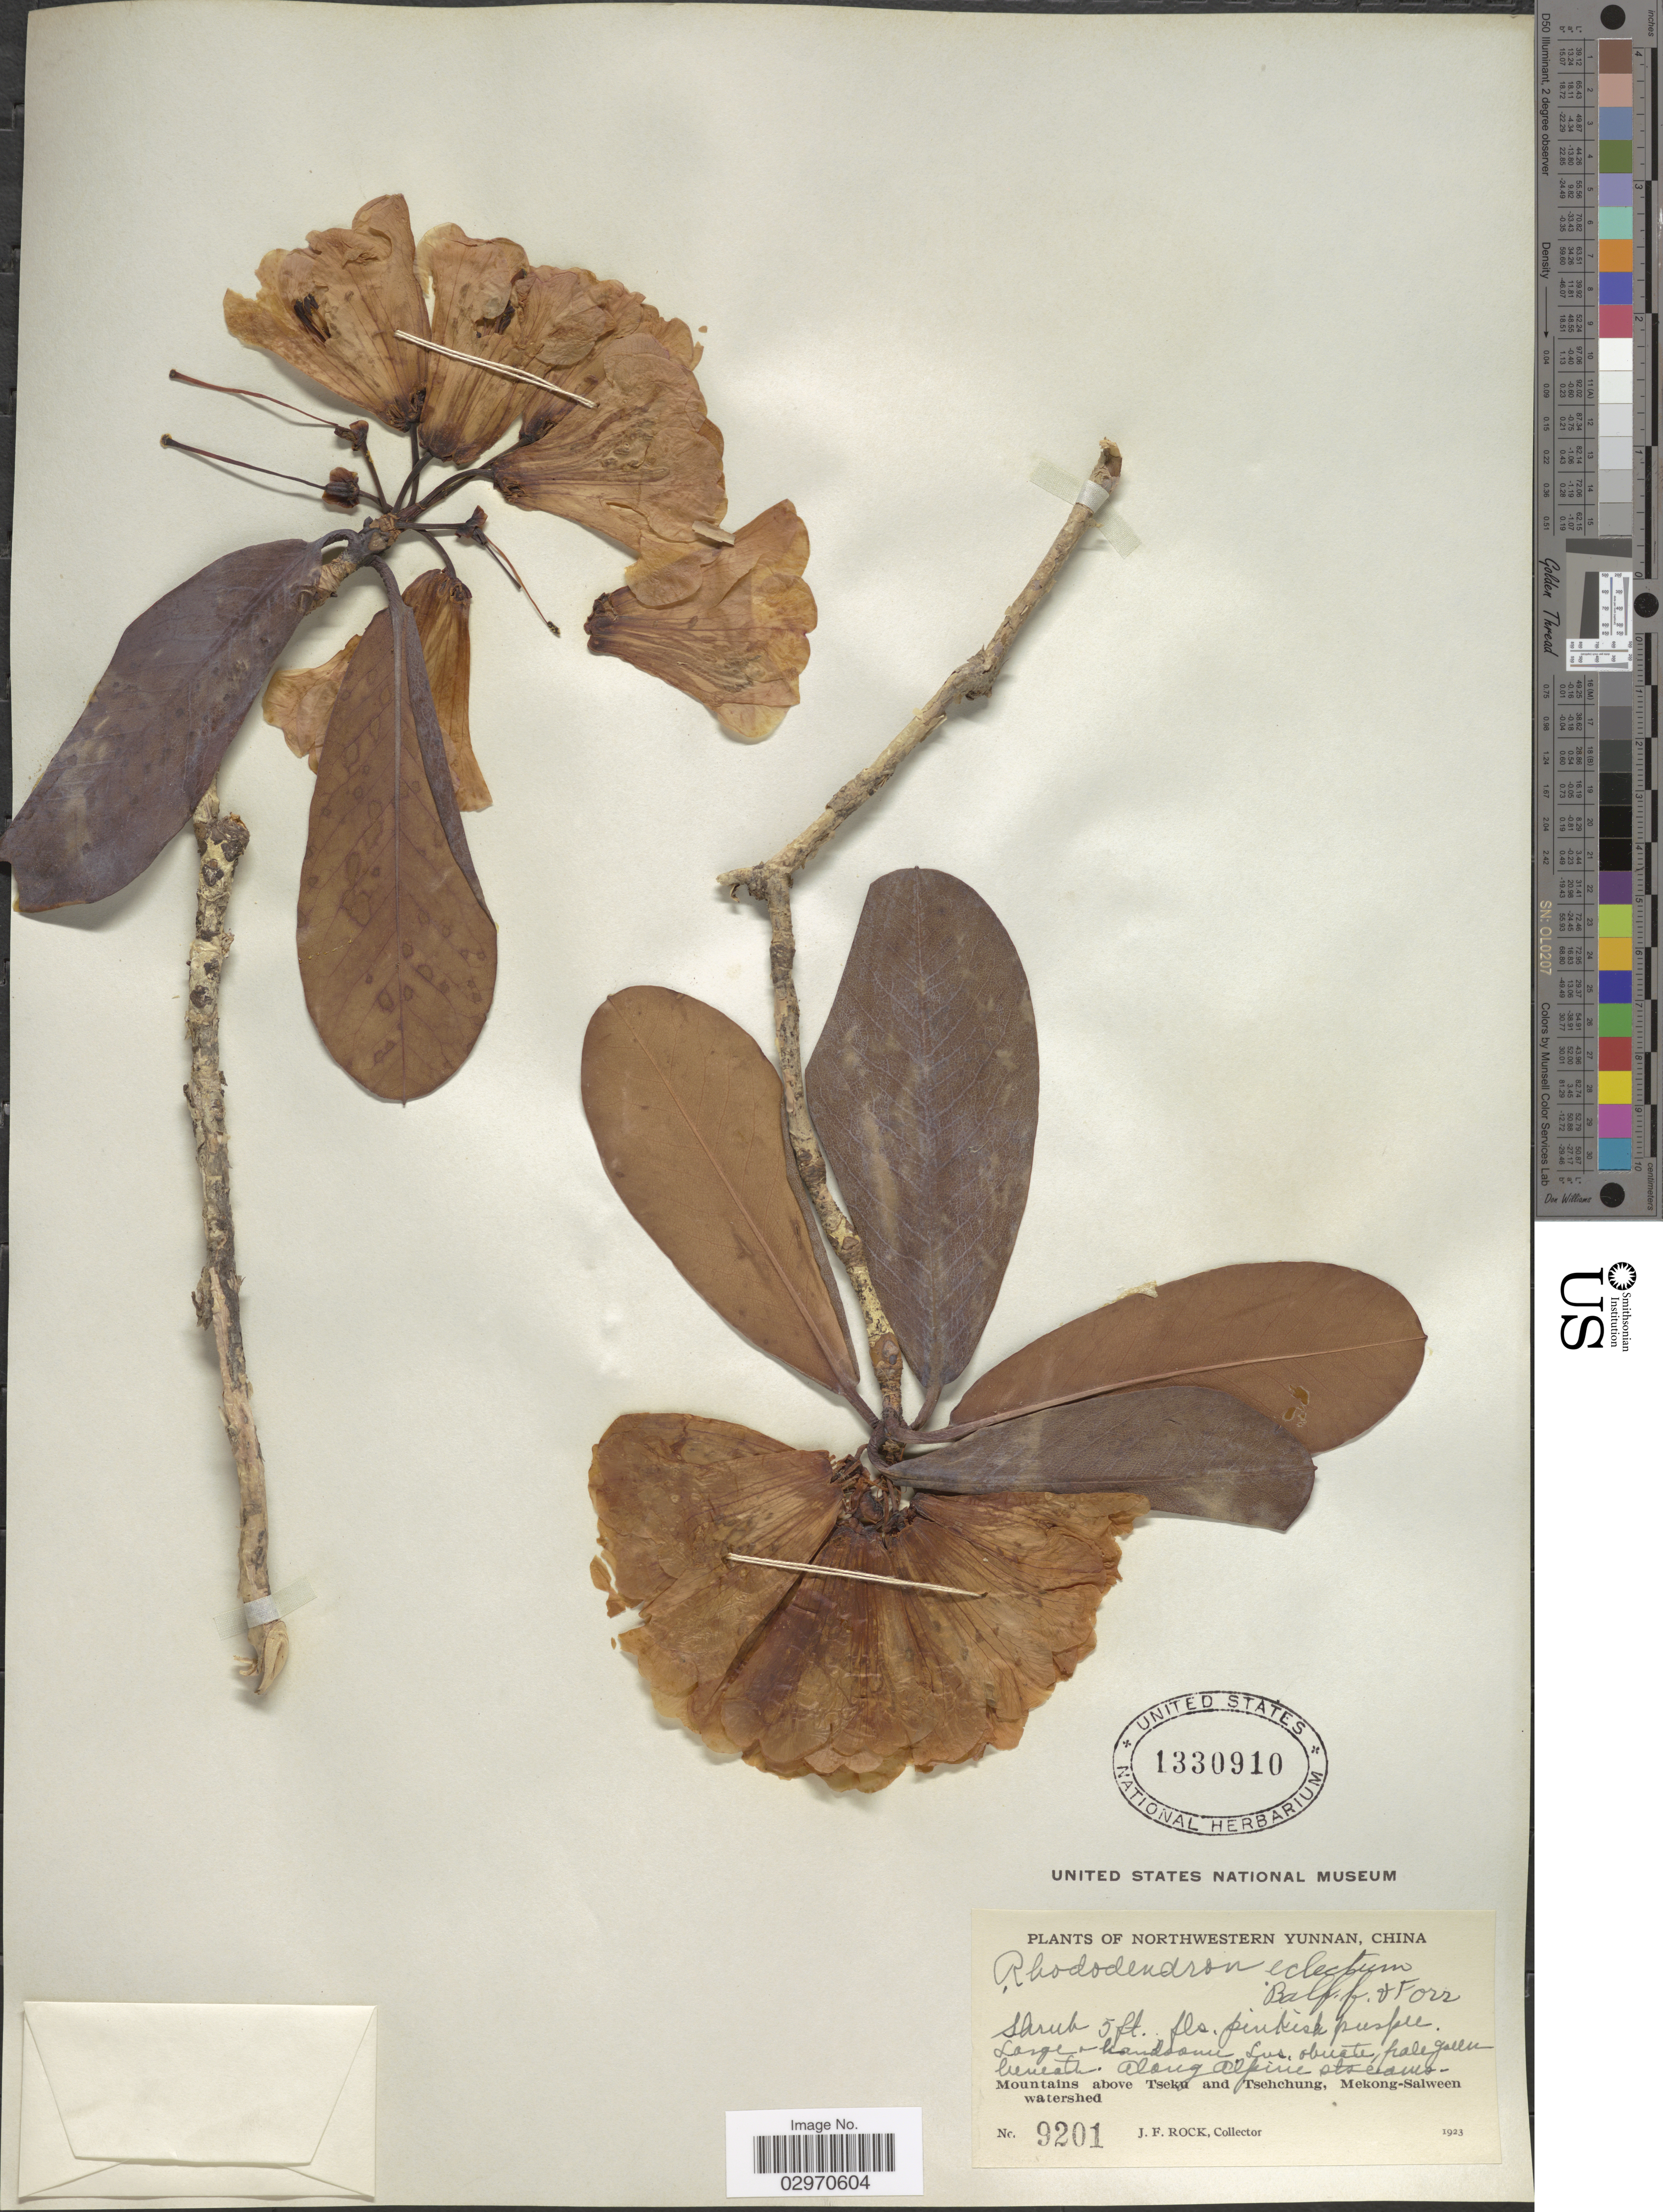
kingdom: Plantae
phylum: Tracheophyta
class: Magnoliopsida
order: Ericales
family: Ericaceae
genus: Rhododendron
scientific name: Rhododendron eclecteum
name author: Balf. f. & Forrest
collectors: J. Rock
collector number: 9201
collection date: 1923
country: China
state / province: Yunnan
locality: Northwestern Yunnan. Along Alpine streams. Mountains above Tseku and Tsehchung, Mekong-Salween watershed.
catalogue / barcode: US 1330910